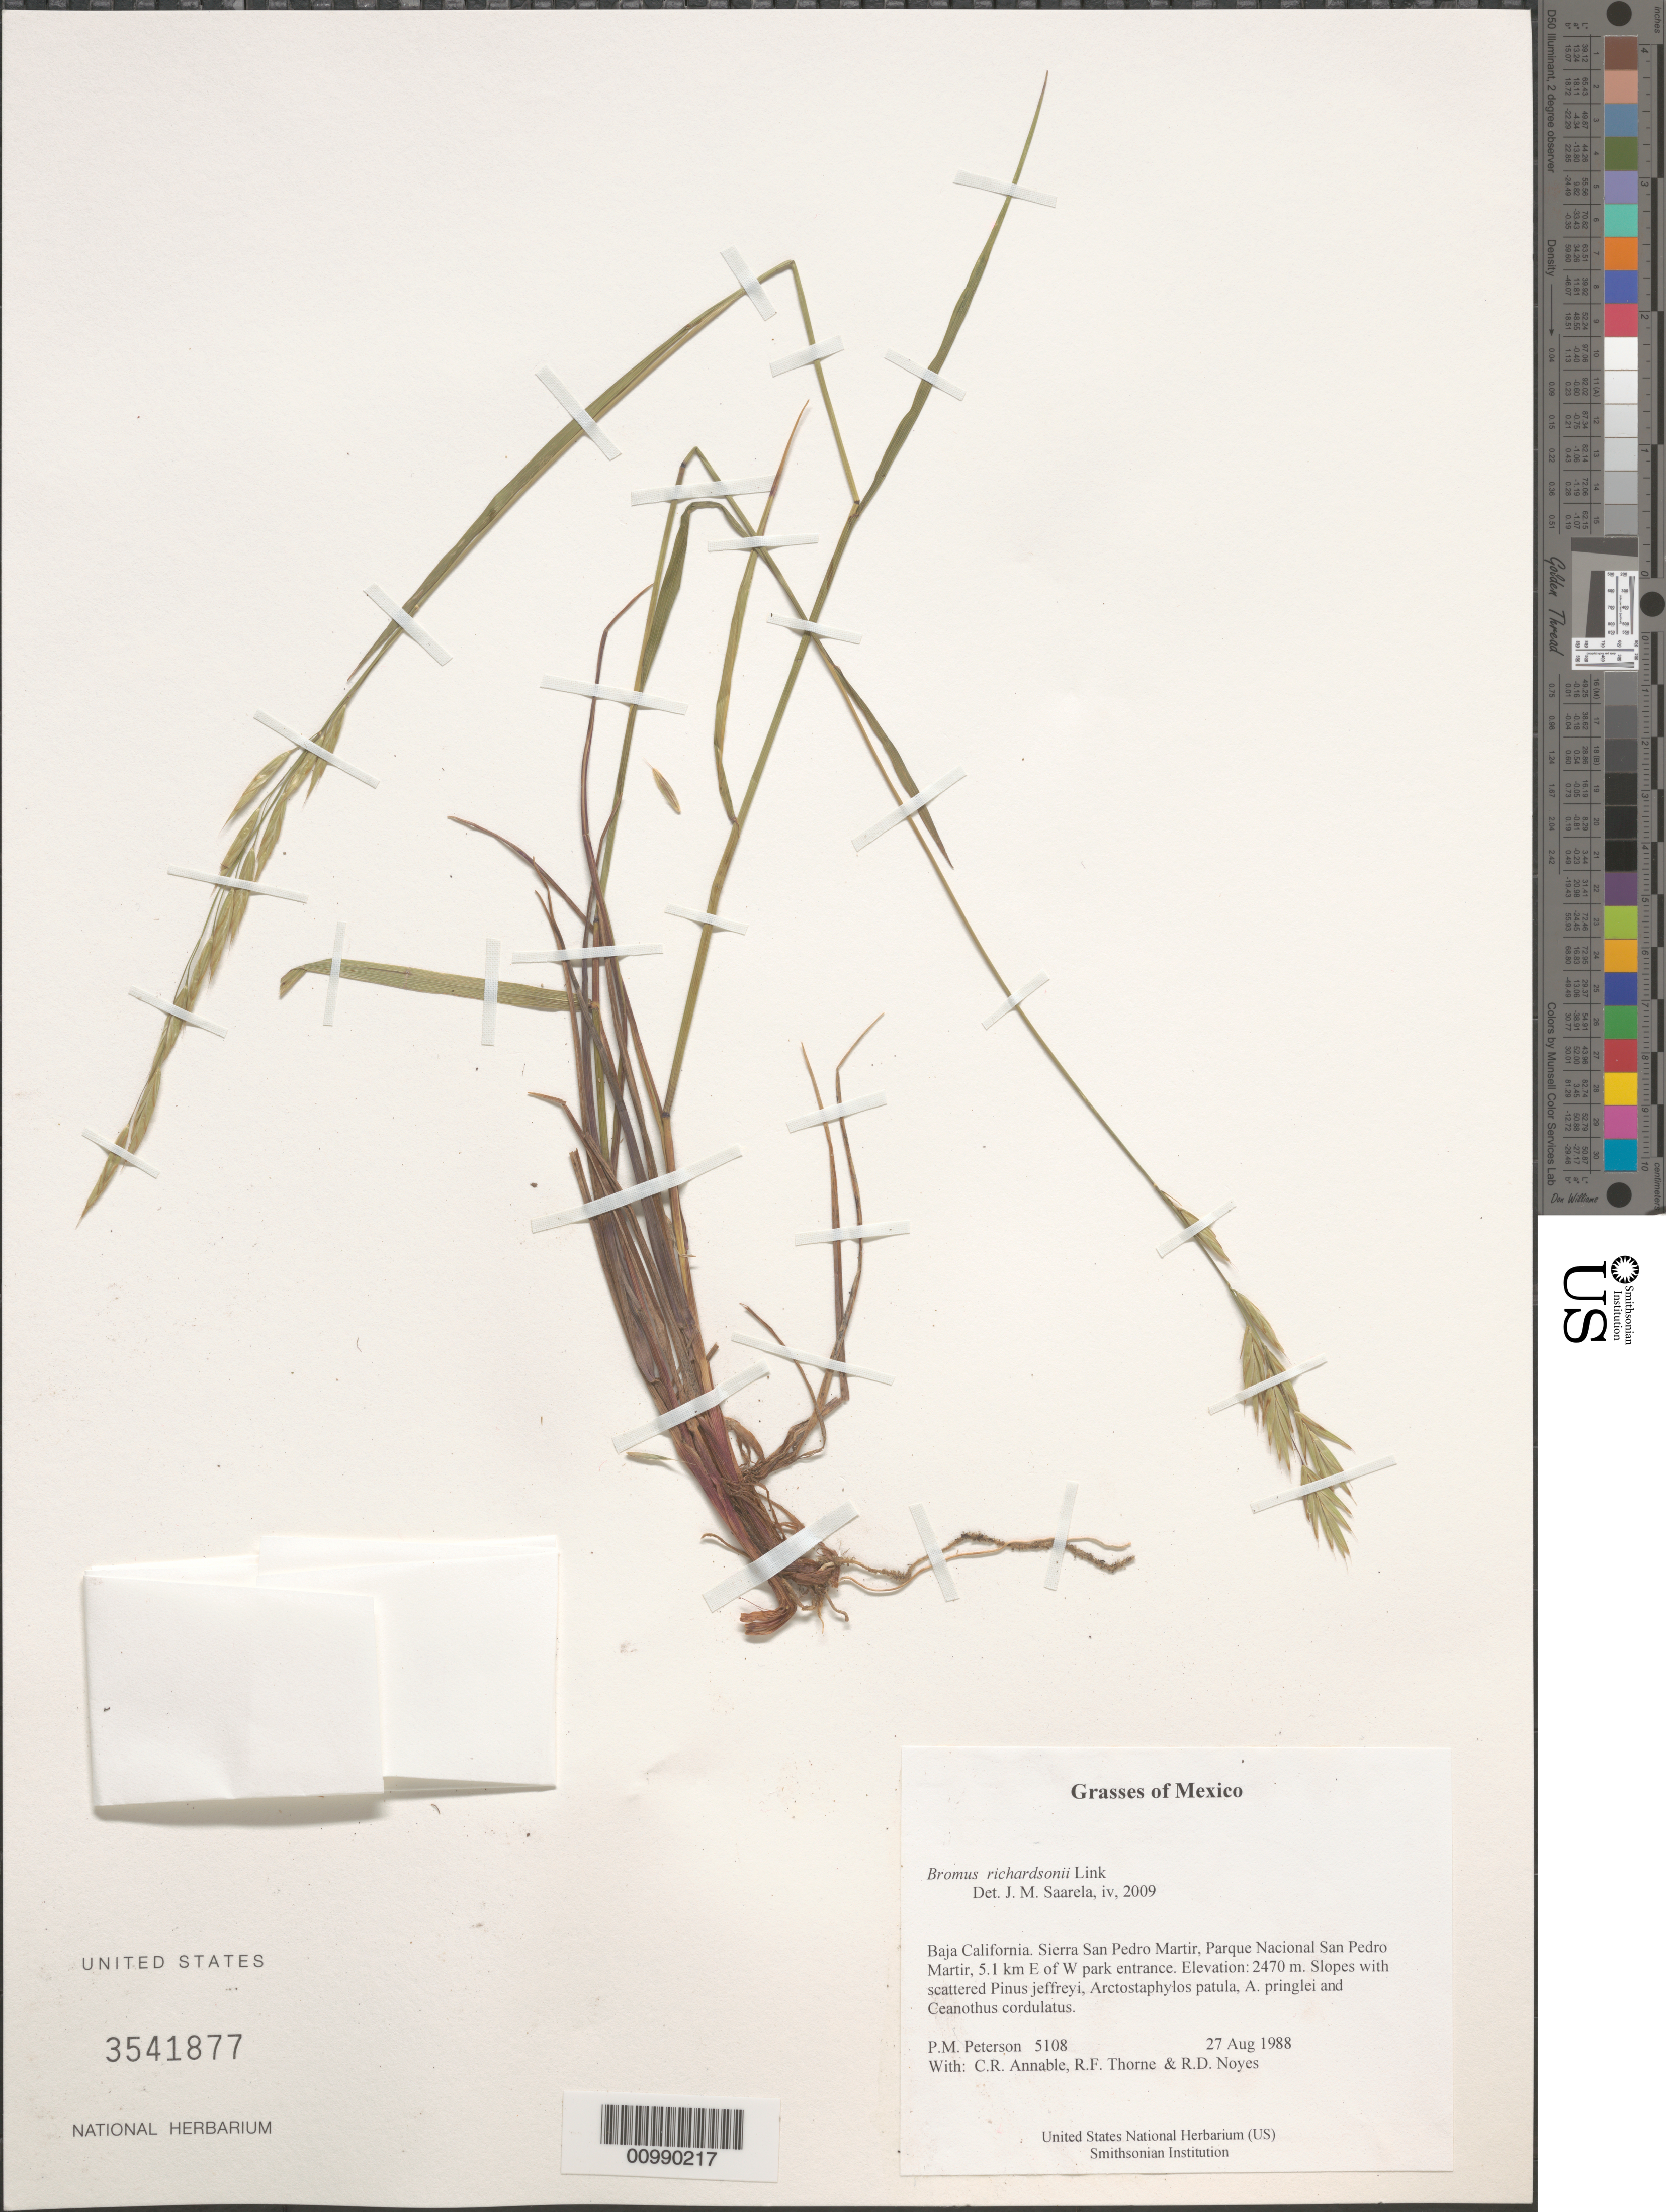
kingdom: Plantae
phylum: Tracheophyta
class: Liliopsida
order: Poales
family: Poaceae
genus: Bromus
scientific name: Bromus richardsonii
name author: Link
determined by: Saarela, J. M., (CAN), Canadian Museum of Nature (CANADA)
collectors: P. M. Peterson, C. R. Annable, R. F. Thorne & R. Noyes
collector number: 05108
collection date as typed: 27 Aug 1988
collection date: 1988-08-27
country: Mexico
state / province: Baja California Norte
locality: Sierra San Pedro Martir, Parque Nacional San Pedro Martir, 5.1 km E of W park entrance.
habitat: Slopes with scattered Pinus jeffreyi, Arctostaphylos patula, A. pringlei and Ceanothus cordulatus.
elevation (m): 2470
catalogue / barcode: US 3541877